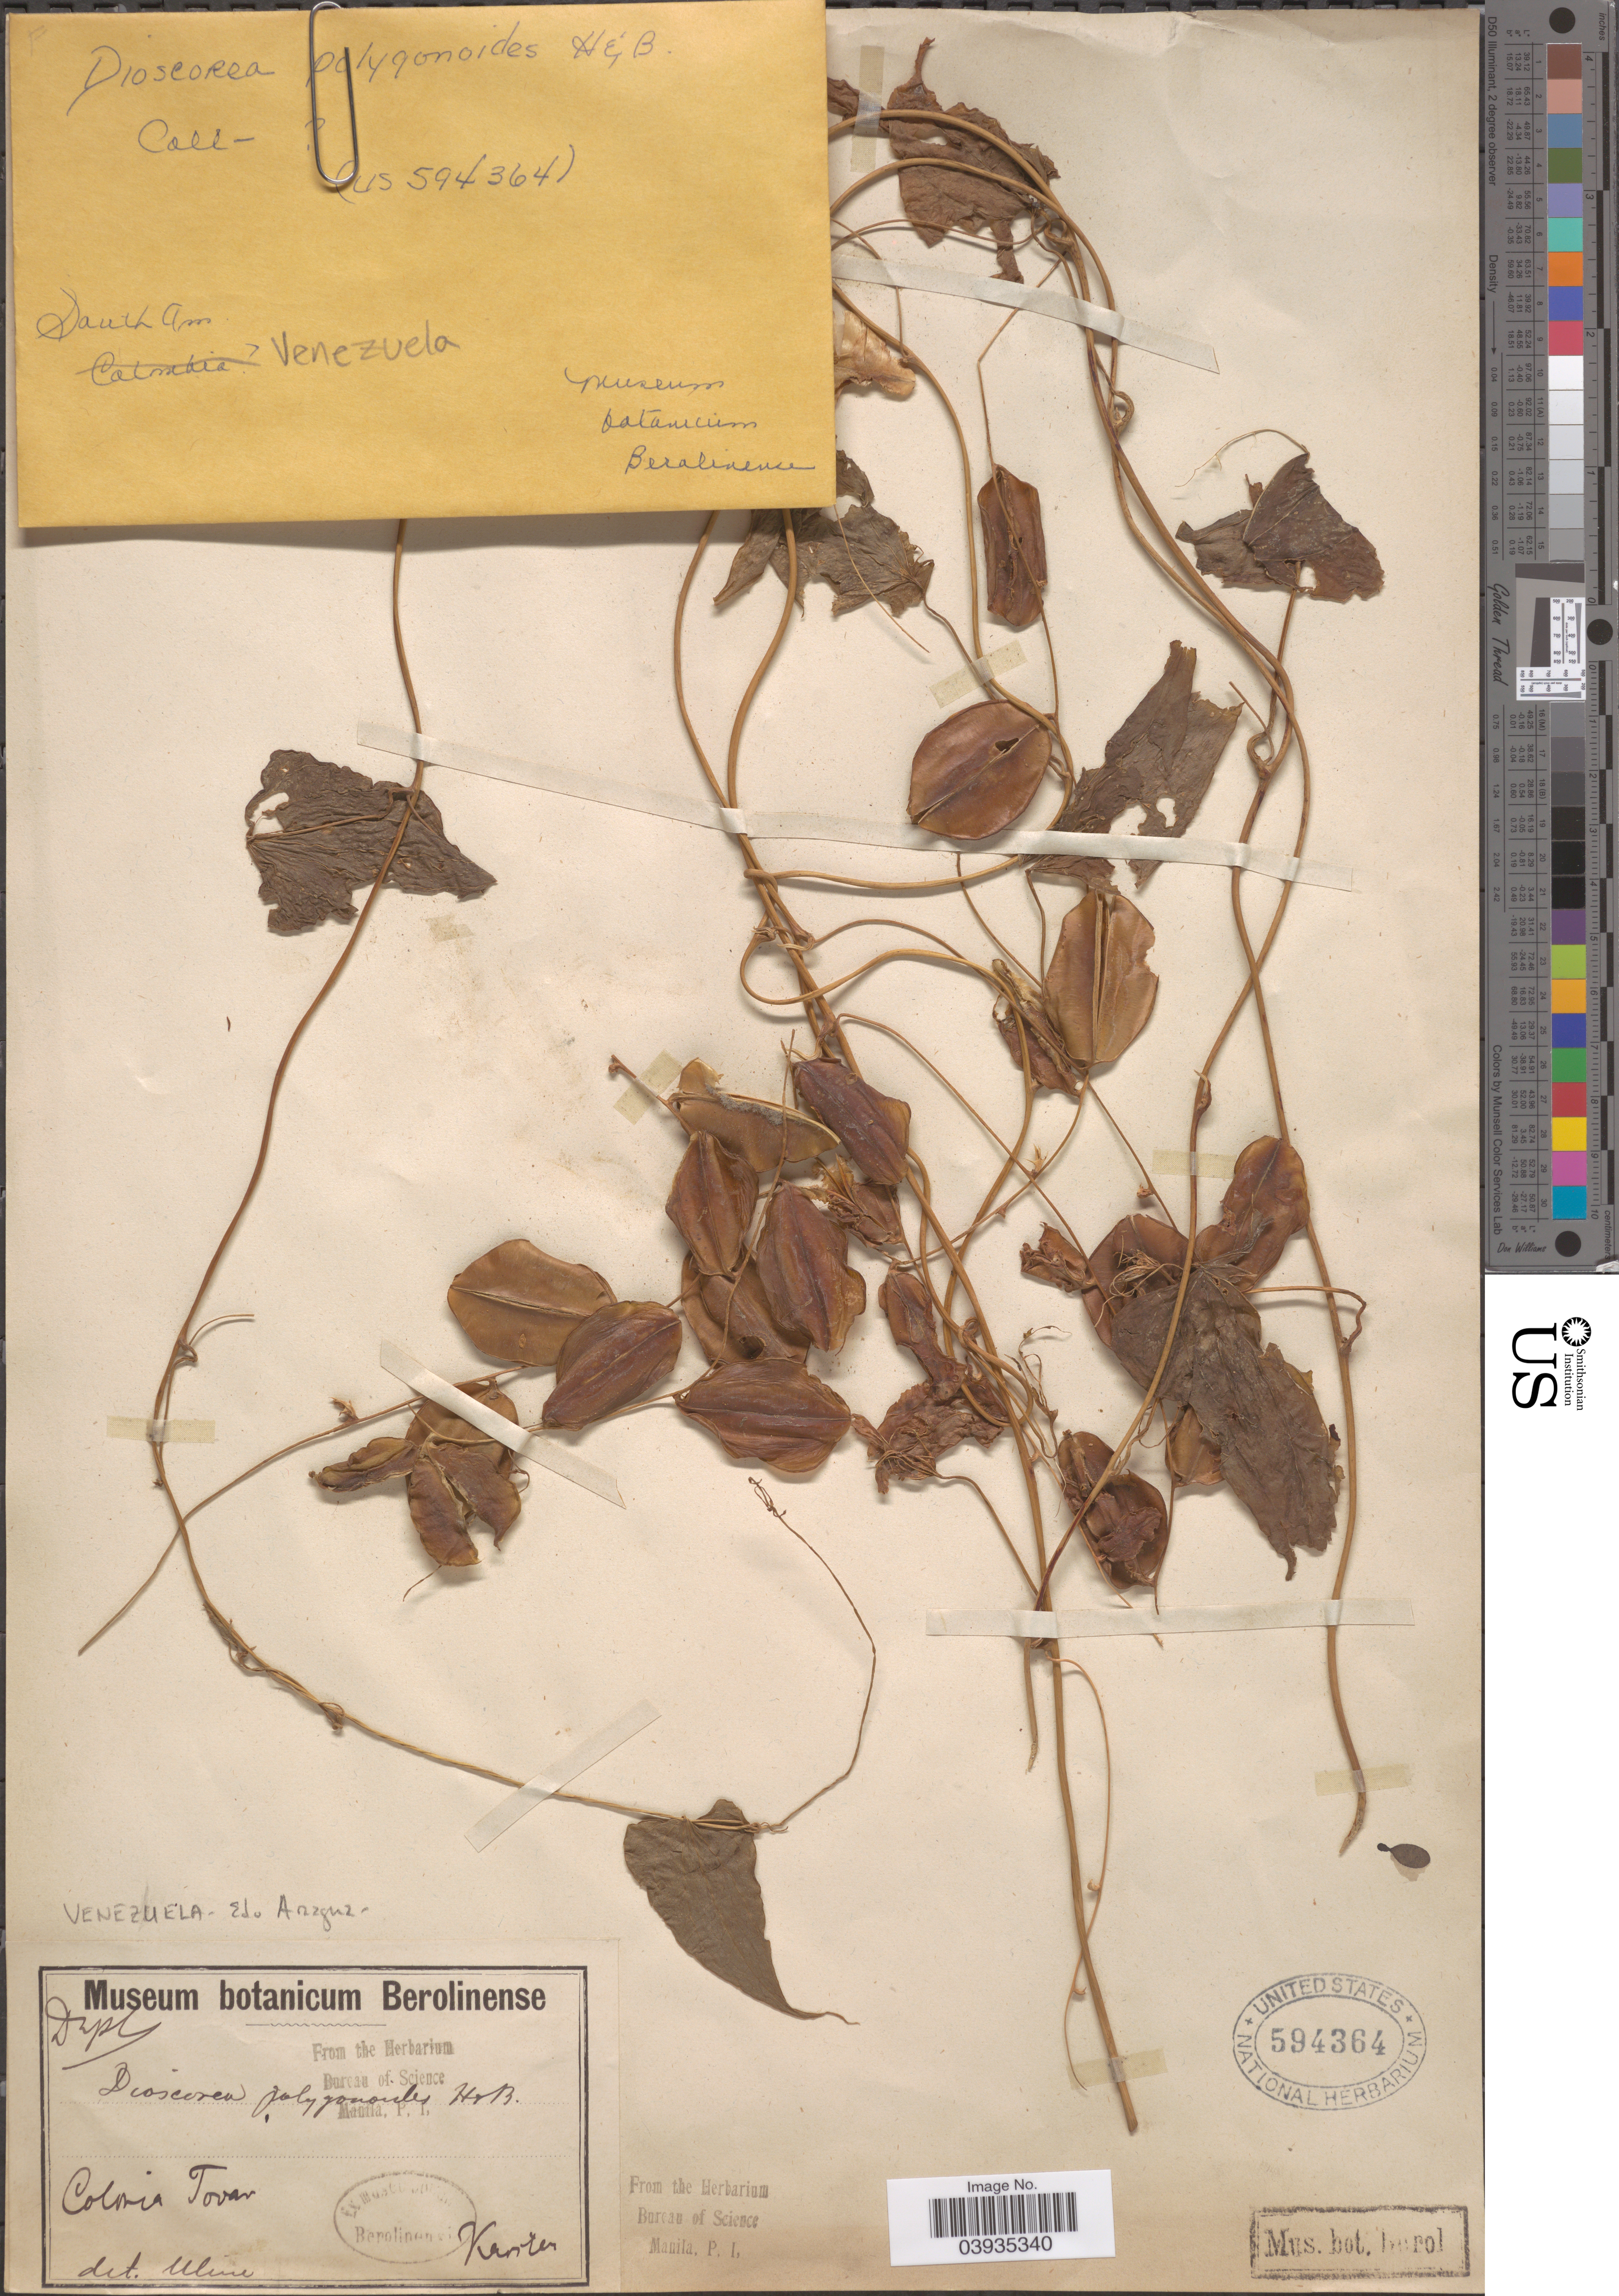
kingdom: Plantae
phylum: Tracheophyta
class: Liliopsida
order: Dioscoreales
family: Dioscoreaceae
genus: Dioscorea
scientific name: Dioscorea polygonoides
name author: Humb. & Bonpl. ex Willd.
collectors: -. Karsten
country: Venezuela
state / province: Aragua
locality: Colonia Tovar.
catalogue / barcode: US 594364